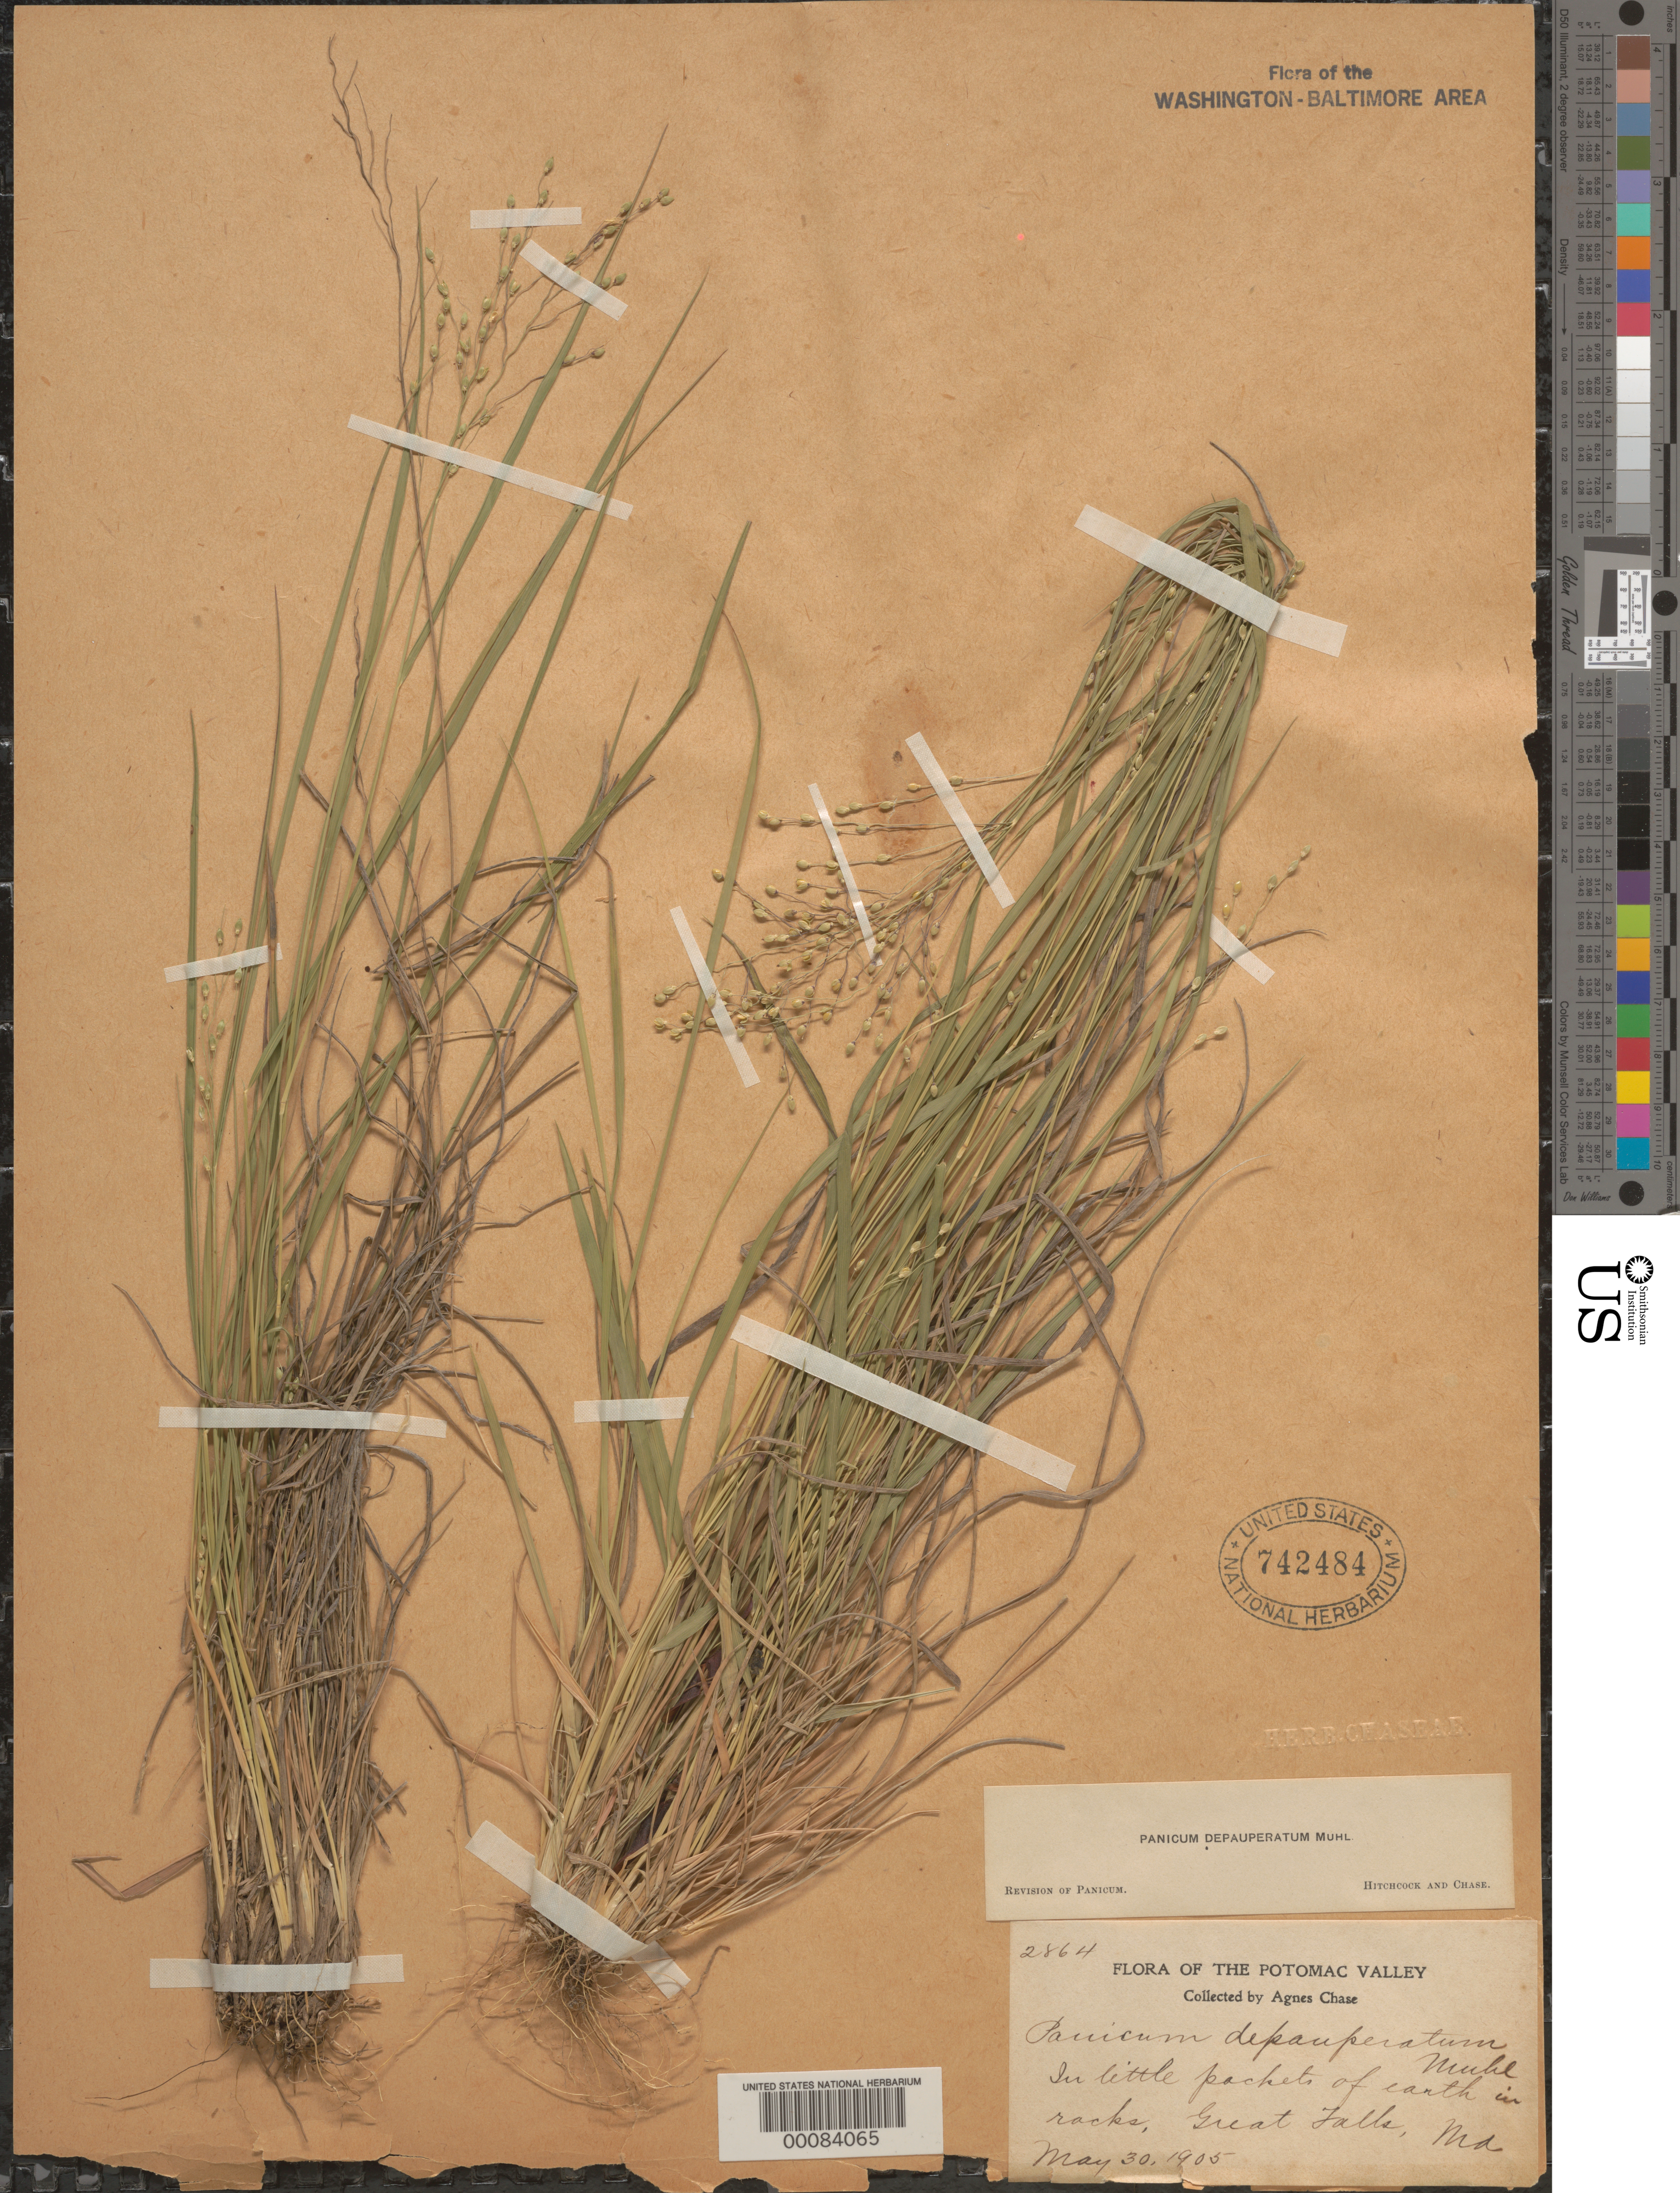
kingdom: Plantae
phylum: Tracheophyta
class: Liliopsida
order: Poales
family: Poaceae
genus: Dichanthelium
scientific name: Dichanthelium depauperatum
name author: (Muhl.) Gould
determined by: Hitchcock, A. S.; Chase, [M.] A.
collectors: A. Chase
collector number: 2864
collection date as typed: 30 May 1905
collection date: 1905-05-30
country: United States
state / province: Maryland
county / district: Montgomery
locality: Great Falls C. & O. Canal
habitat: Earthen pockets in rock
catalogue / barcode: US 742484